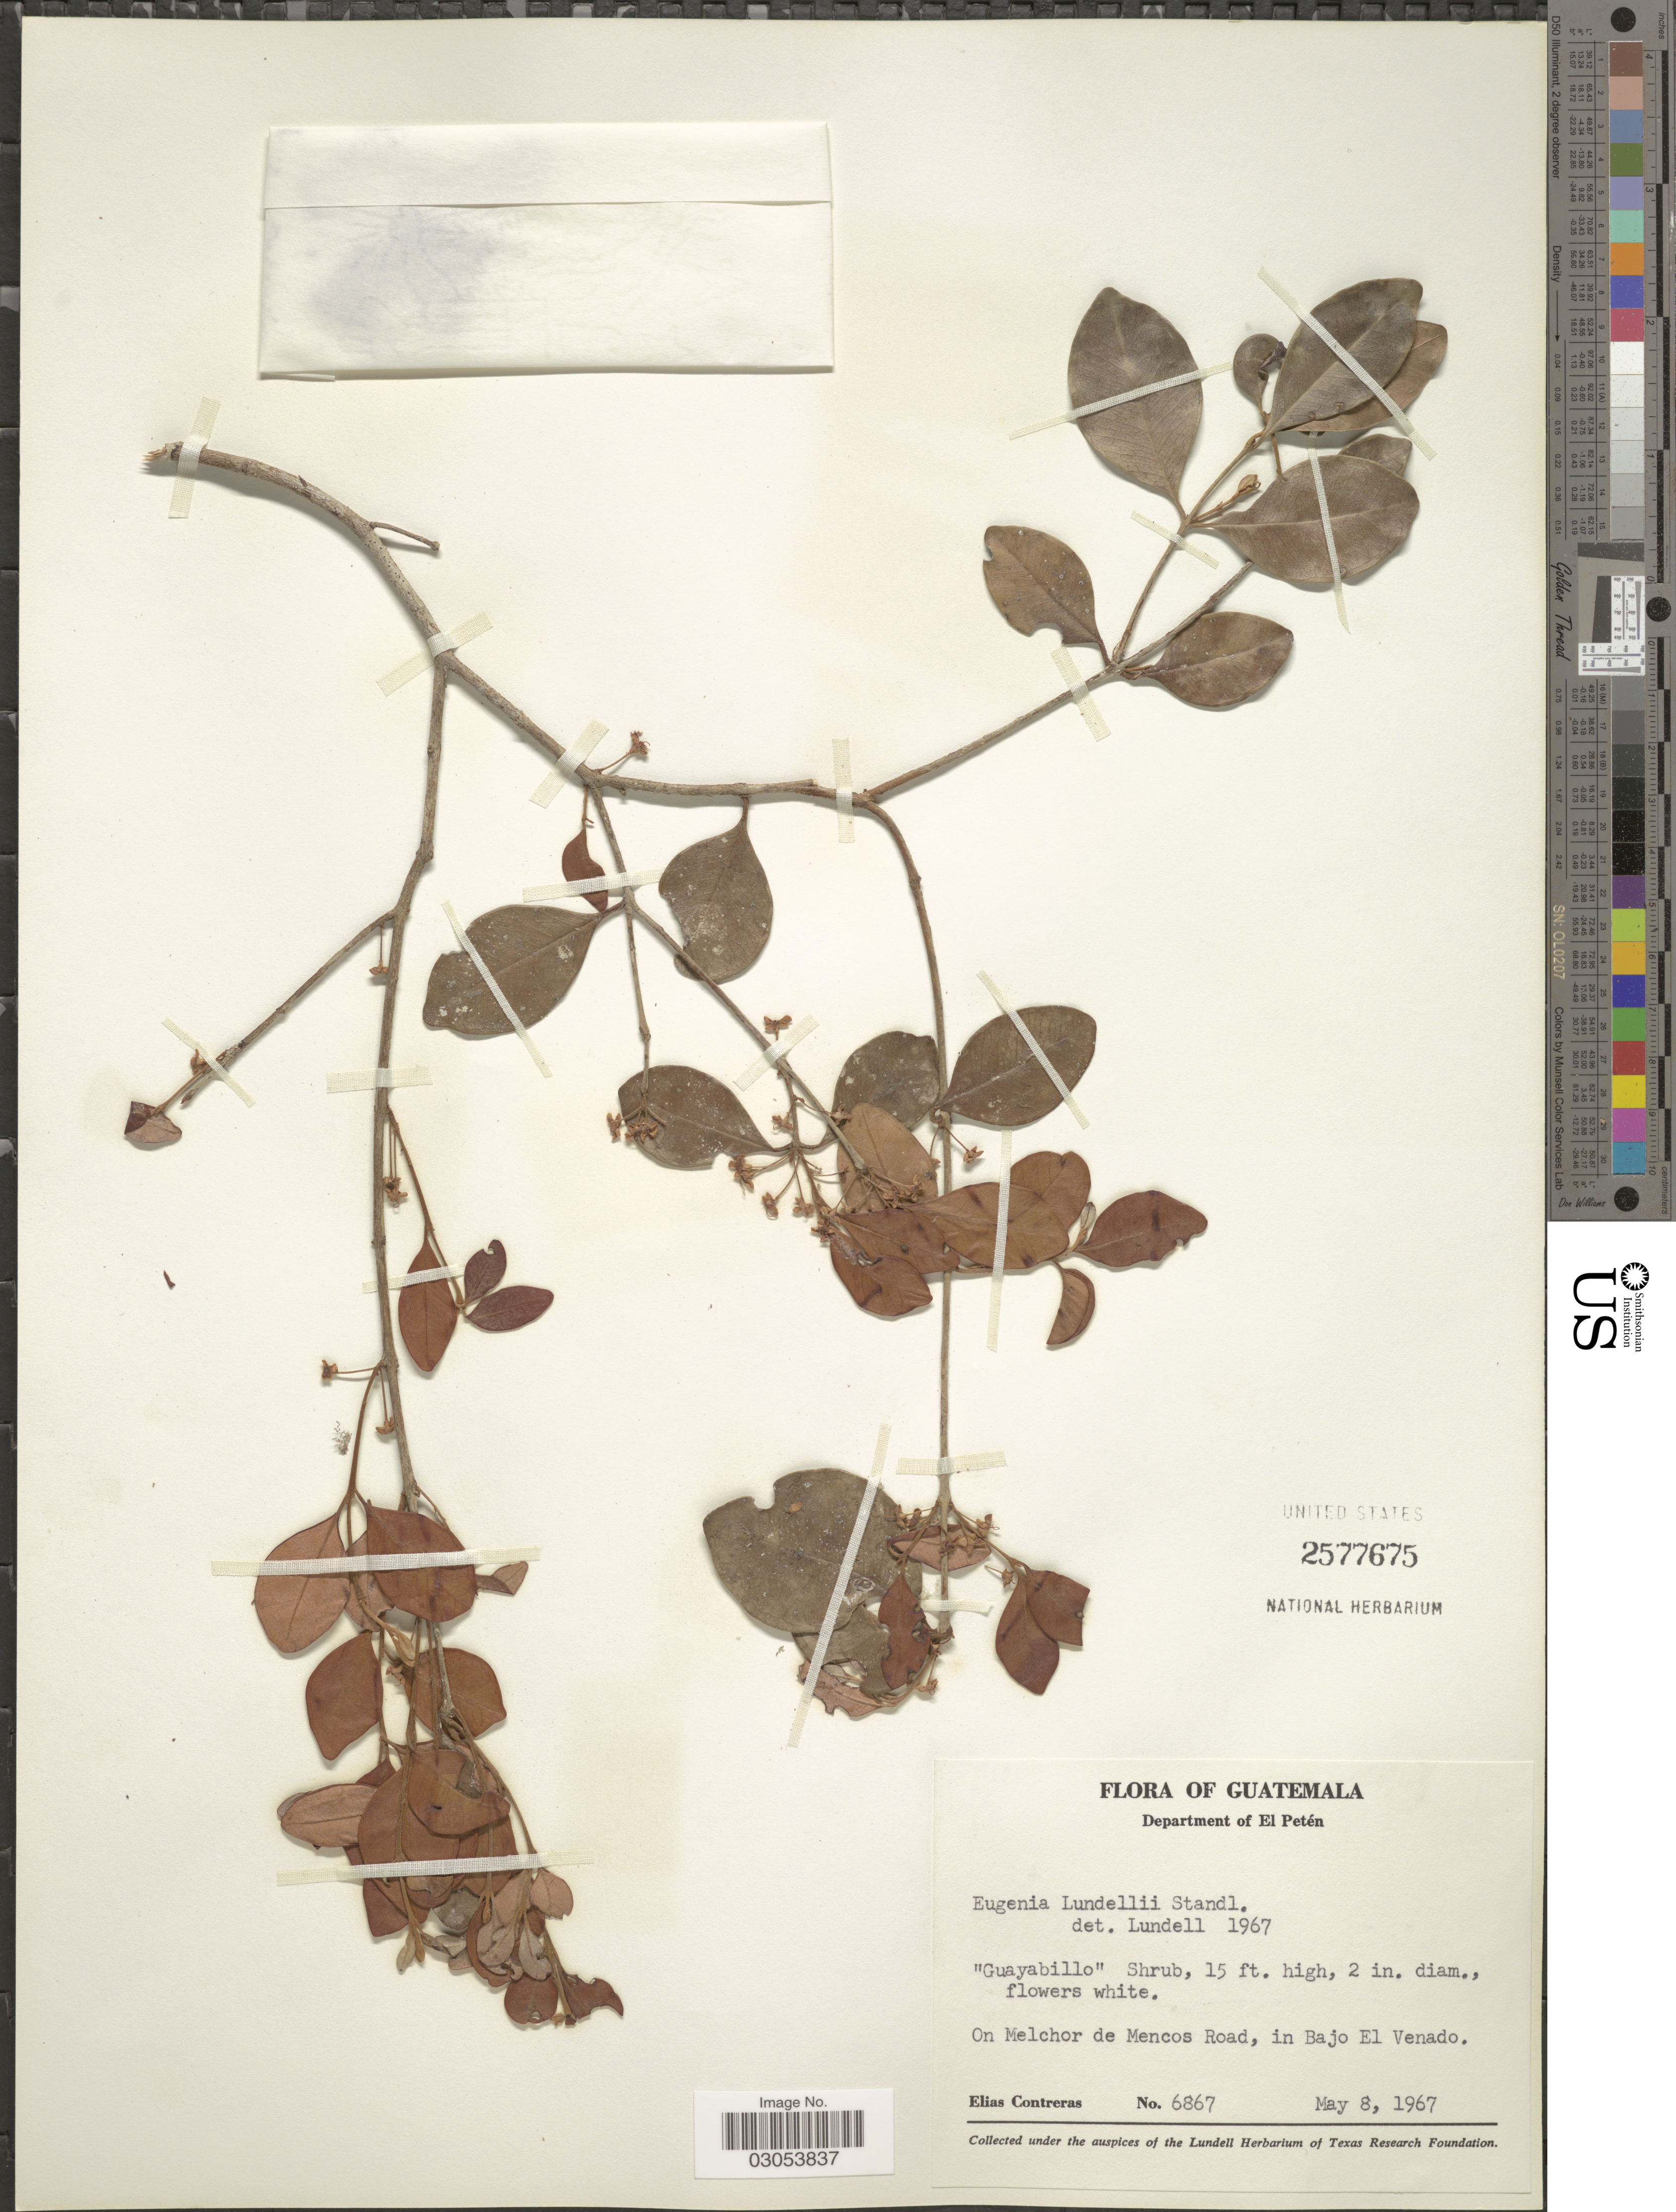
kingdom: Plantae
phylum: Tracheophyta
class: Magnoliopsida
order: Myrtales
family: Myrtaceae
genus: Eugenia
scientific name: Eugenia lundellii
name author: Standl.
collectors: E. Contreras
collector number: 6867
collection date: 1967-05-08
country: Guatemala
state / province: El Petén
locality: Department of El Petén, On Melchor de Mencos Road, in Bajo El Venado.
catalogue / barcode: US 2577675